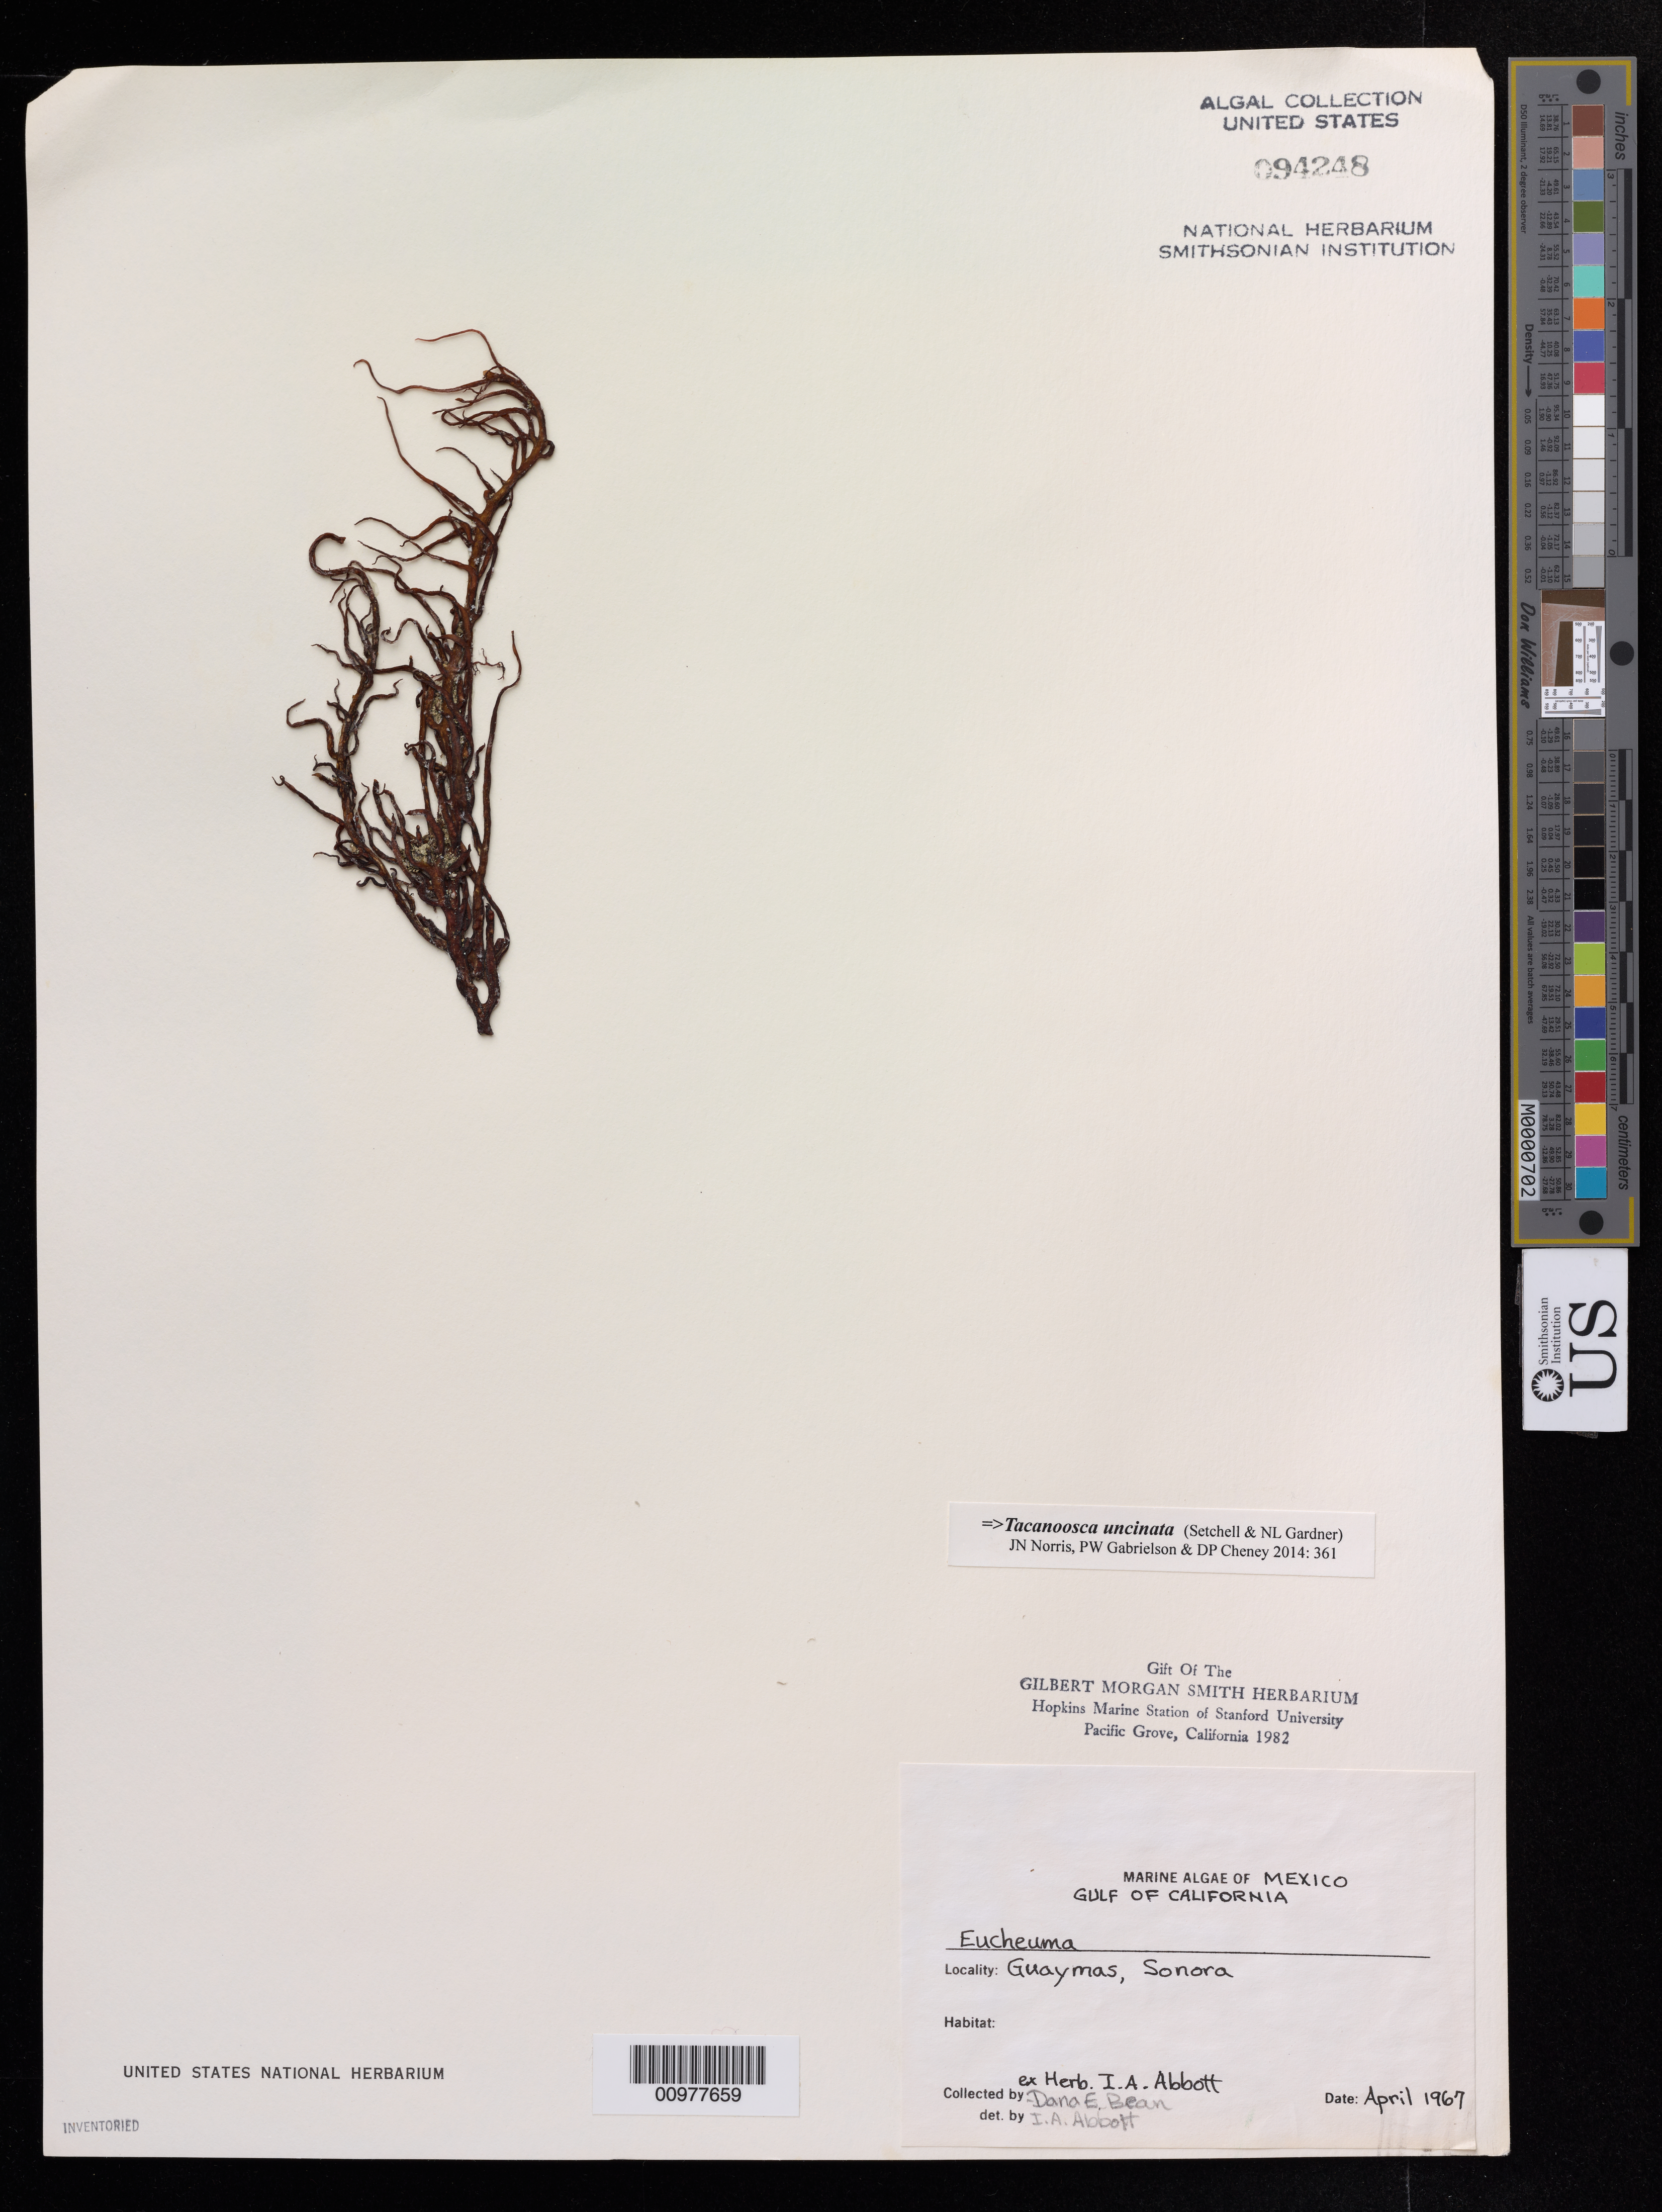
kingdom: Plantae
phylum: Rhodophyta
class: Florideophyceae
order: Gigartinales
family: Solieriaceae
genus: Tacanoosca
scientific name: Tacanoosca uncinata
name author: (Setchell & N.L. Gardner) J.N. Norris et al.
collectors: D. Bean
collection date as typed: Apr 1967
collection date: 1967-04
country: Mexico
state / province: Sonora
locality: Guaymas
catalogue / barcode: US 94248